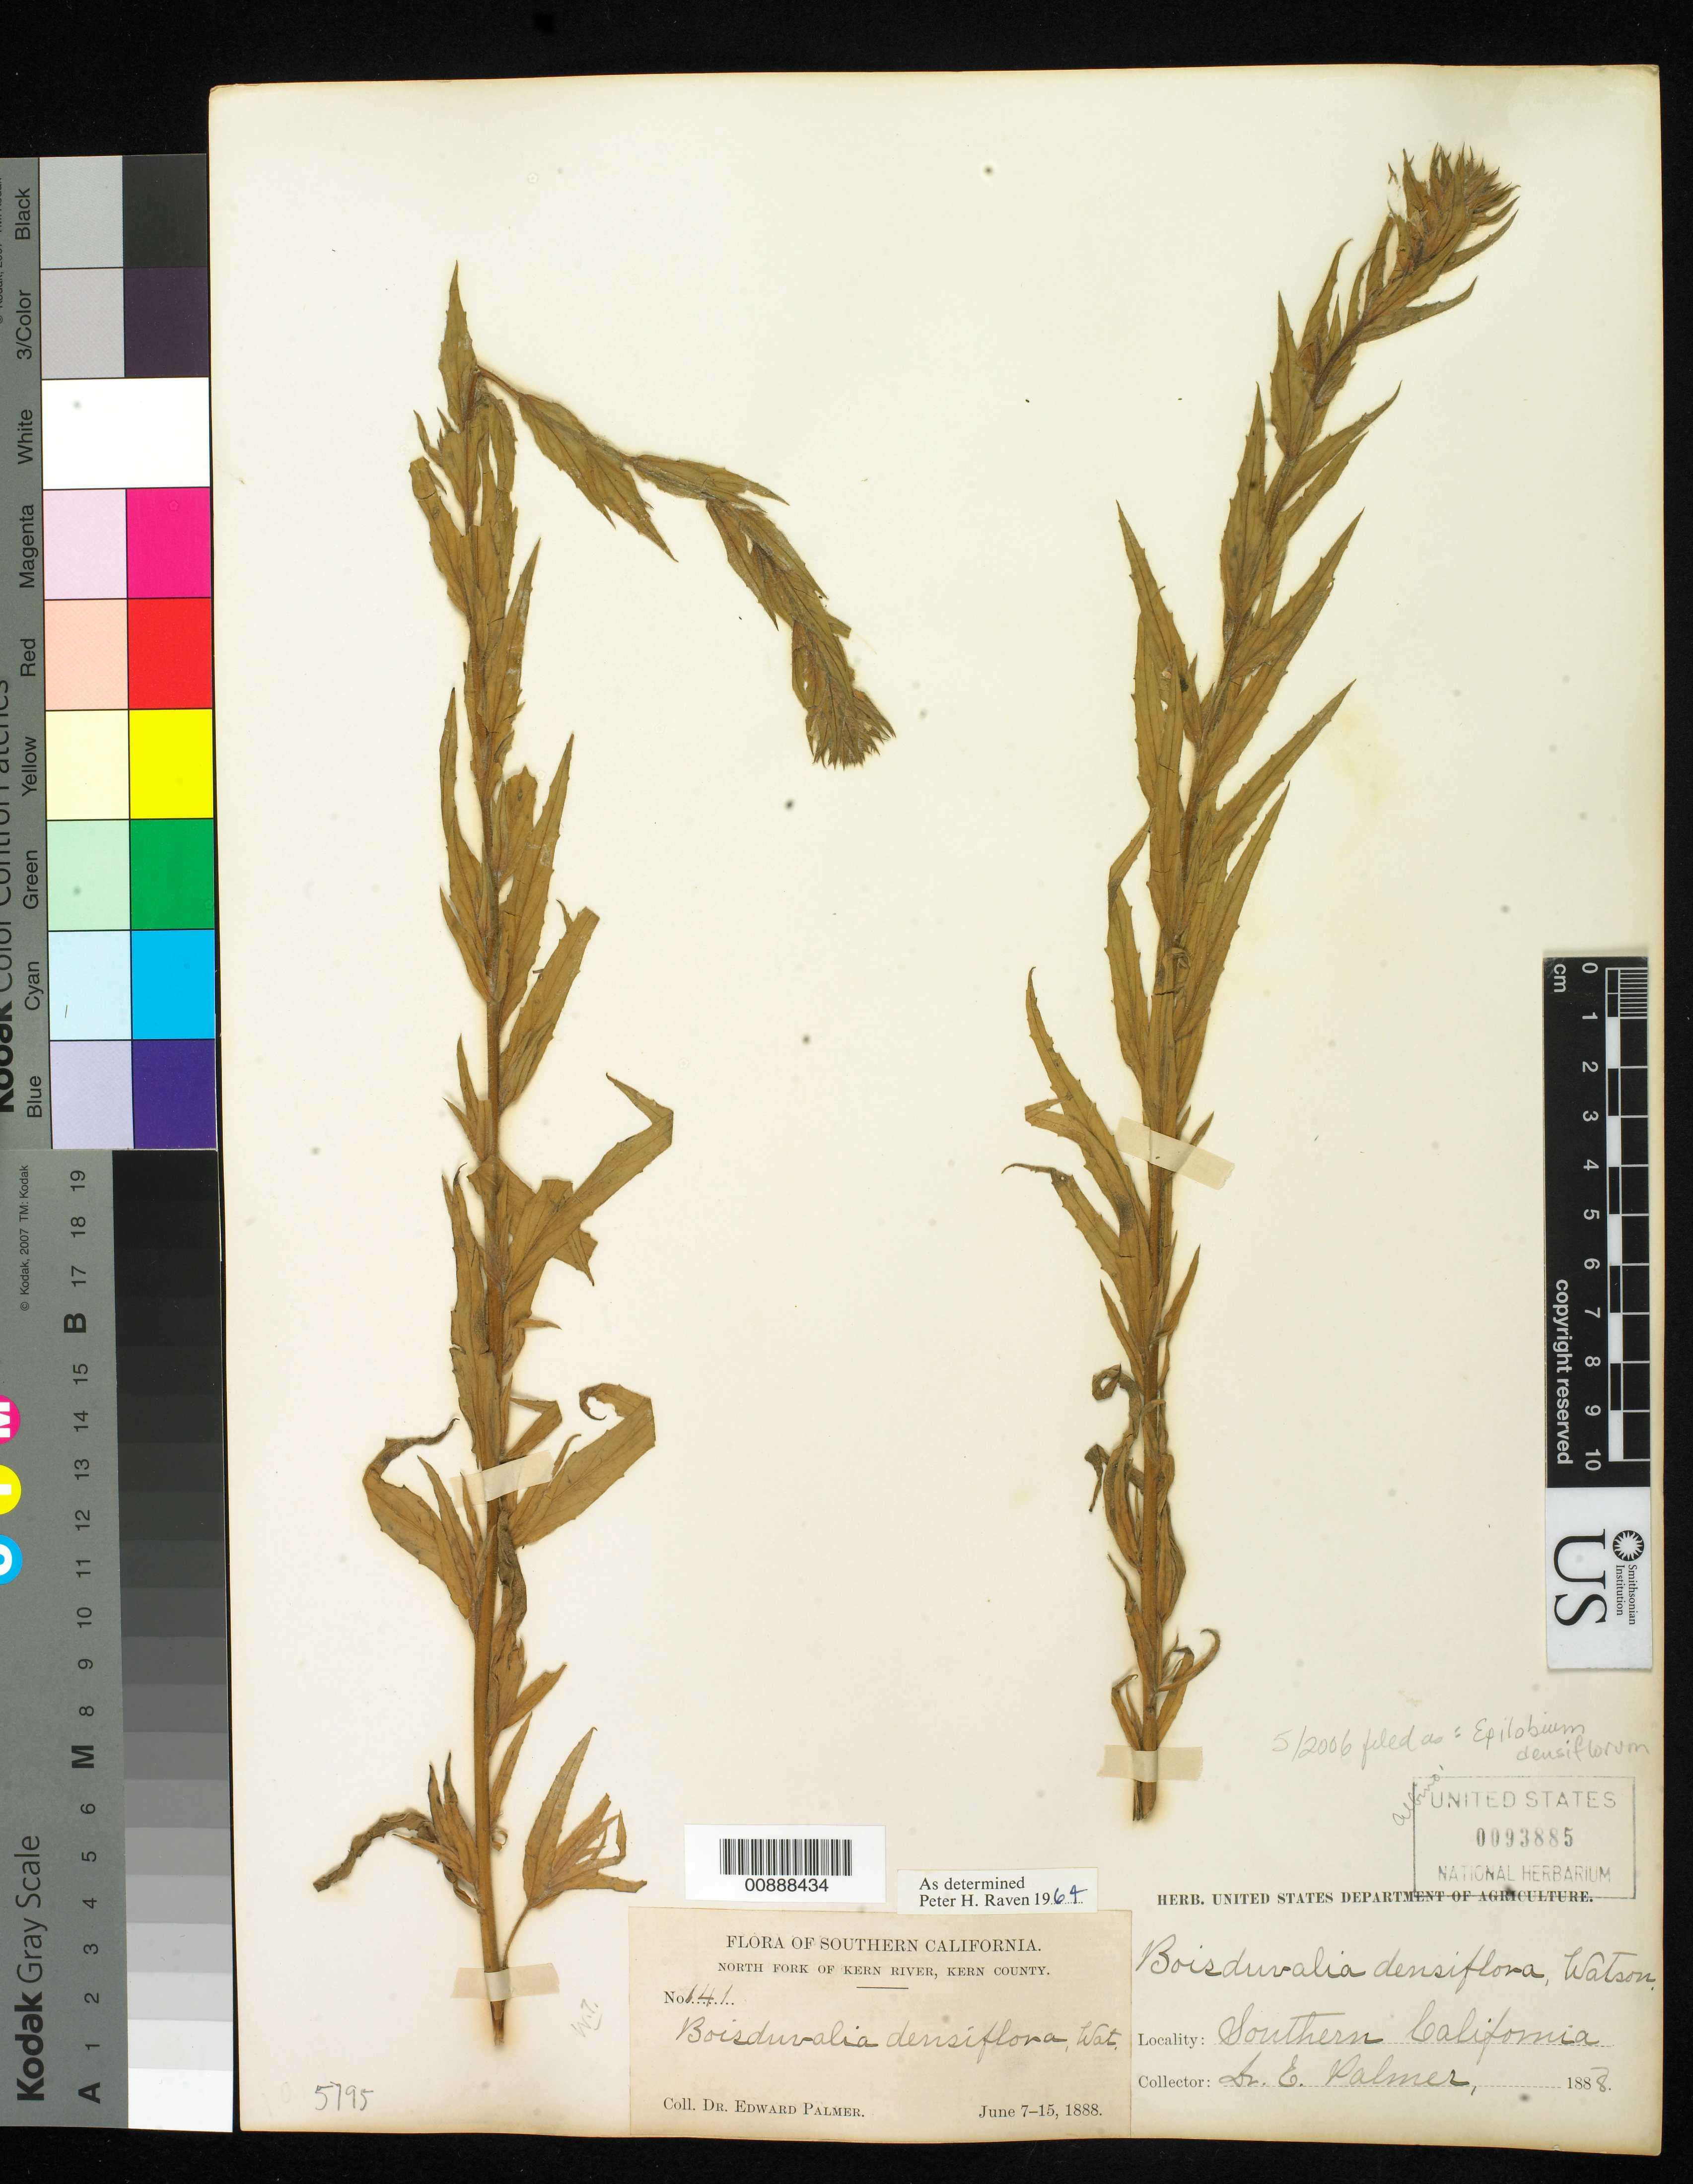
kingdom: Plantae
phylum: Tracheophyta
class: Magnoliopsida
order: Myrtales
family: Onagraceae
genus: Epilobium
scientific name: Epilobium densiflorum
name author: (Lindl.) Hoch & P.H. Raven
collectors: E. Palmer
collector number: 141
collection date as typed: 07 Jun 1888 to 15 Jun 1888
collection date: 1888-06-07/1888-06-15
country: United States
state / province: California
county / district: Kern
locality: North Fork of Kern River, Kern County, California.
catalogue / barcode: US 93885